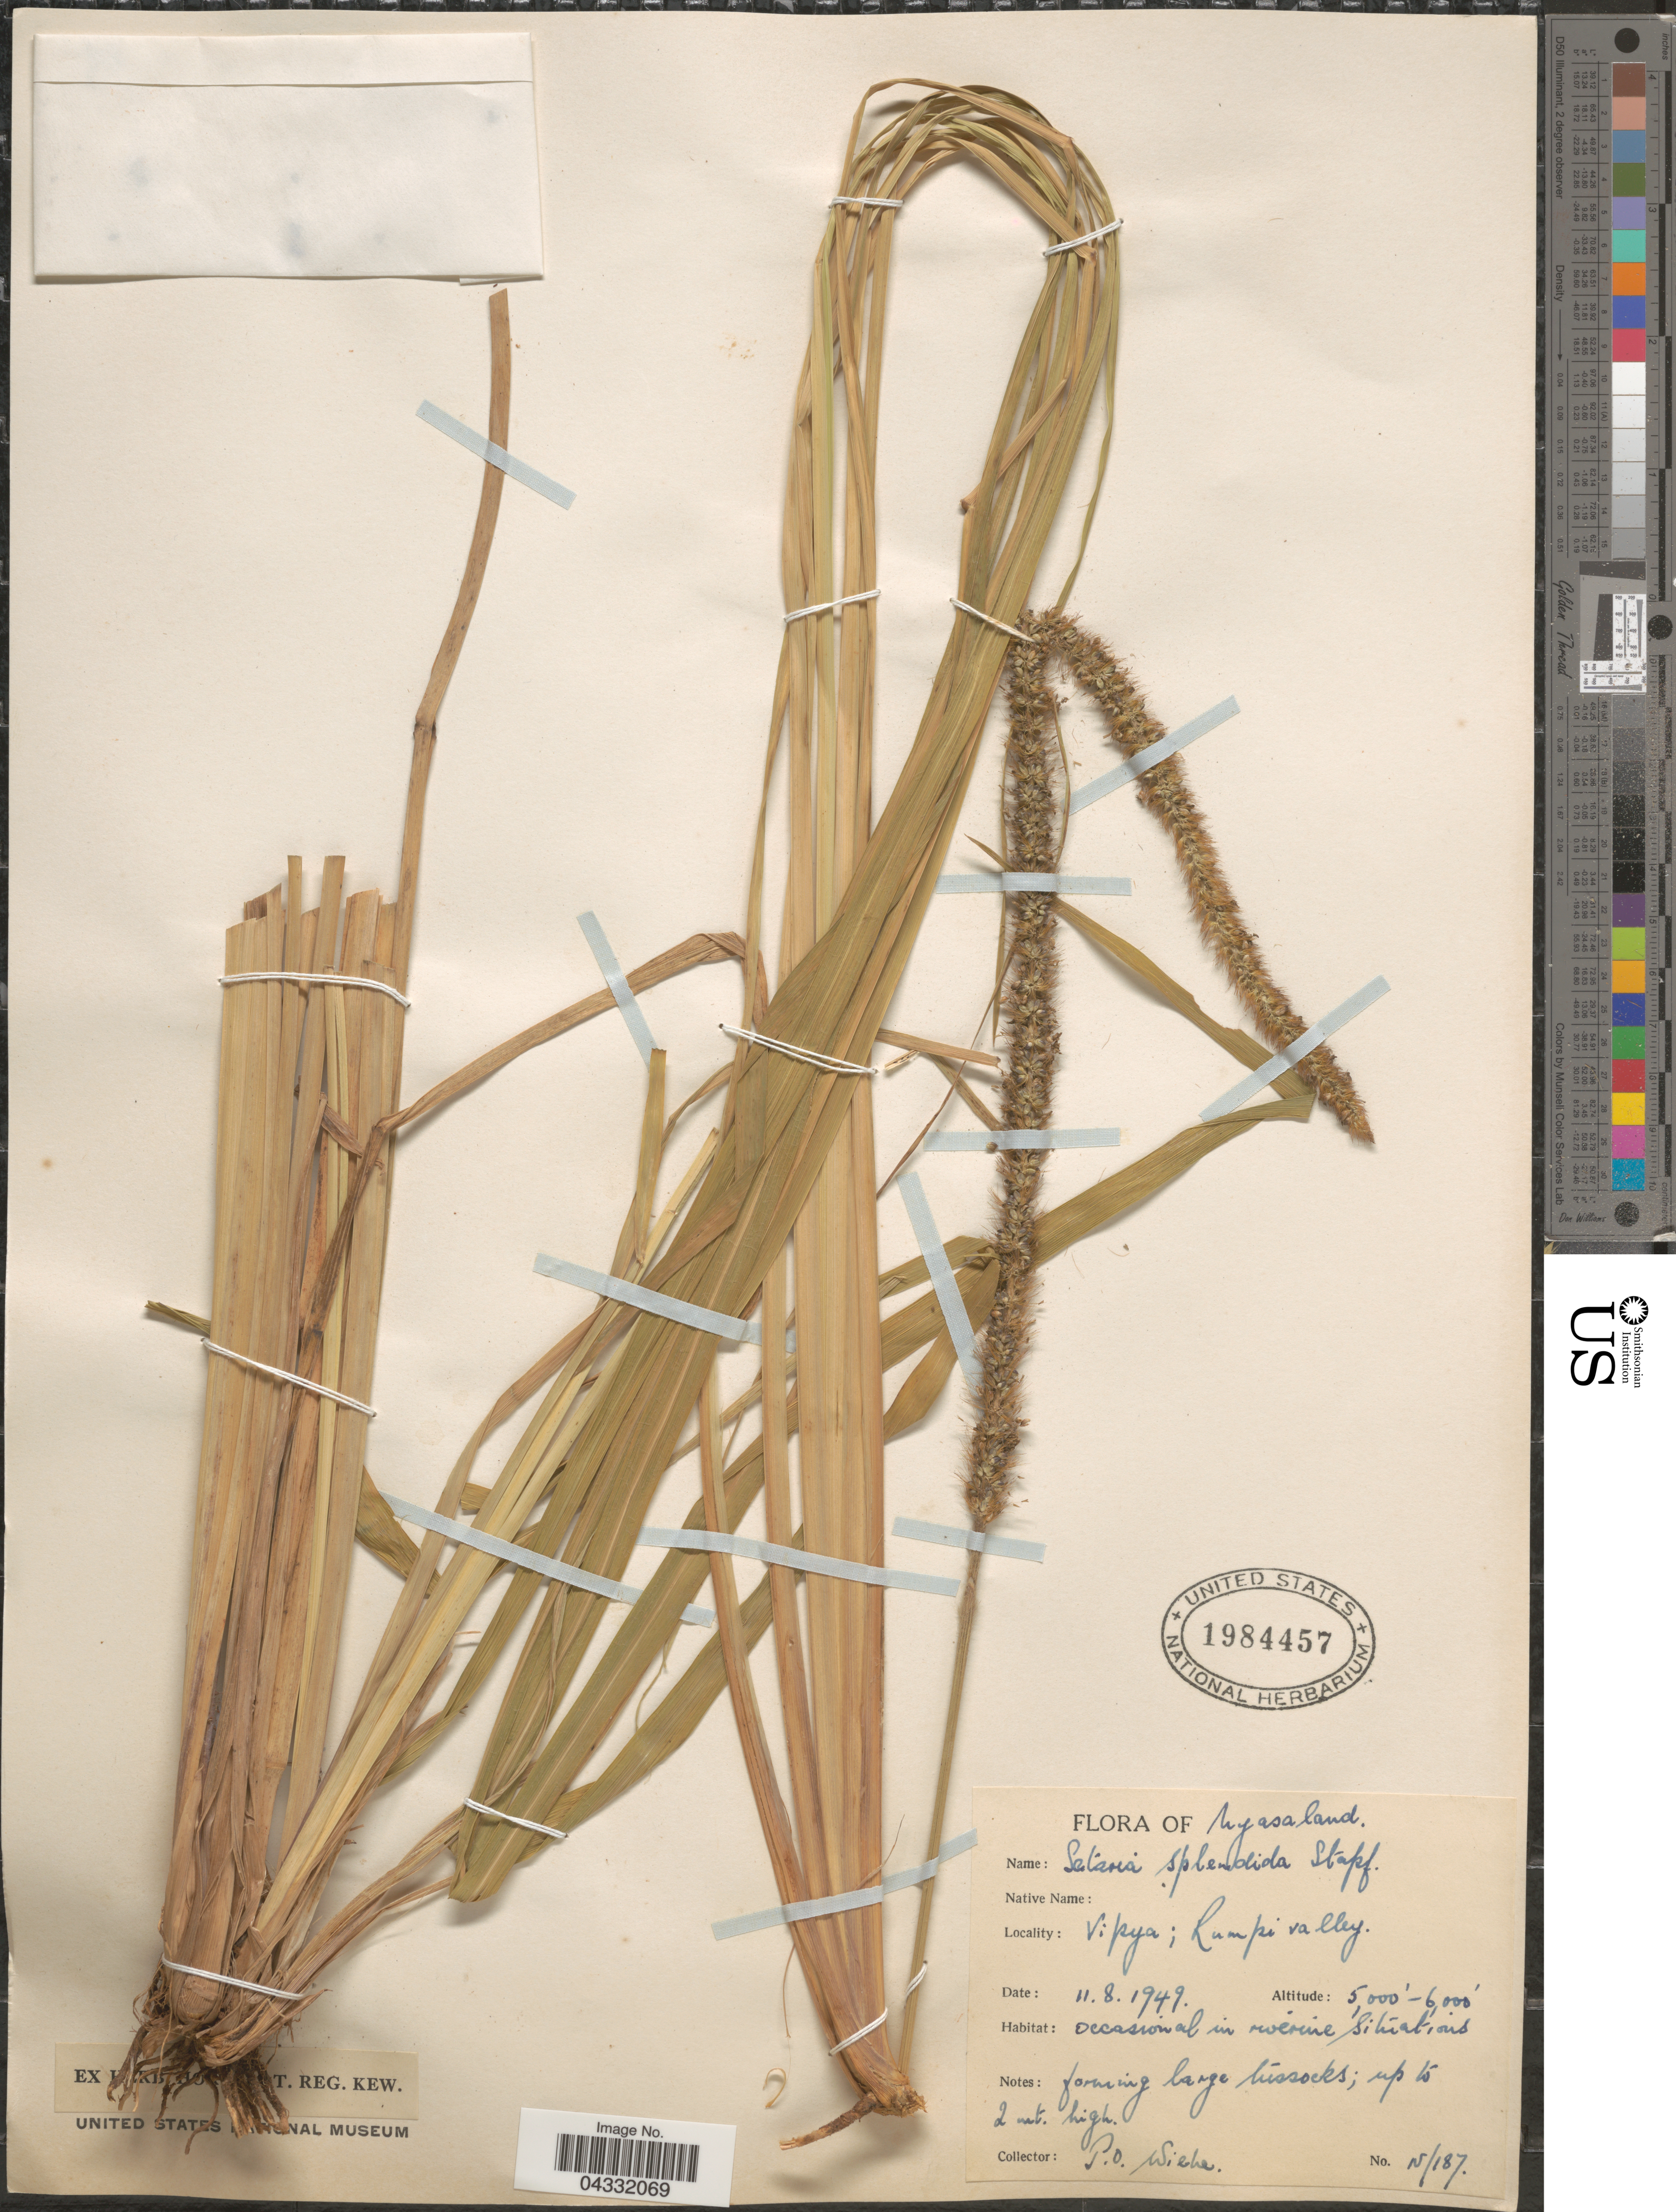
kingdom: Plantae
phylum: Tracheophyta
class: Liliopsida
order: Poales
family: Poaceae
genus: Setaria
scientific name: Setaria sphacelata var. splendida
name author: (Stapf) Clayton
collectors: P. Wiehe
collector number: N/187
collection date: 1949-08-11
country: Malawi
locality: Nyasaland. Vipya; Rumpi valley. Occasional in riverine situations.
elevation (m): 1524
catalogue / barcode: US 1984457